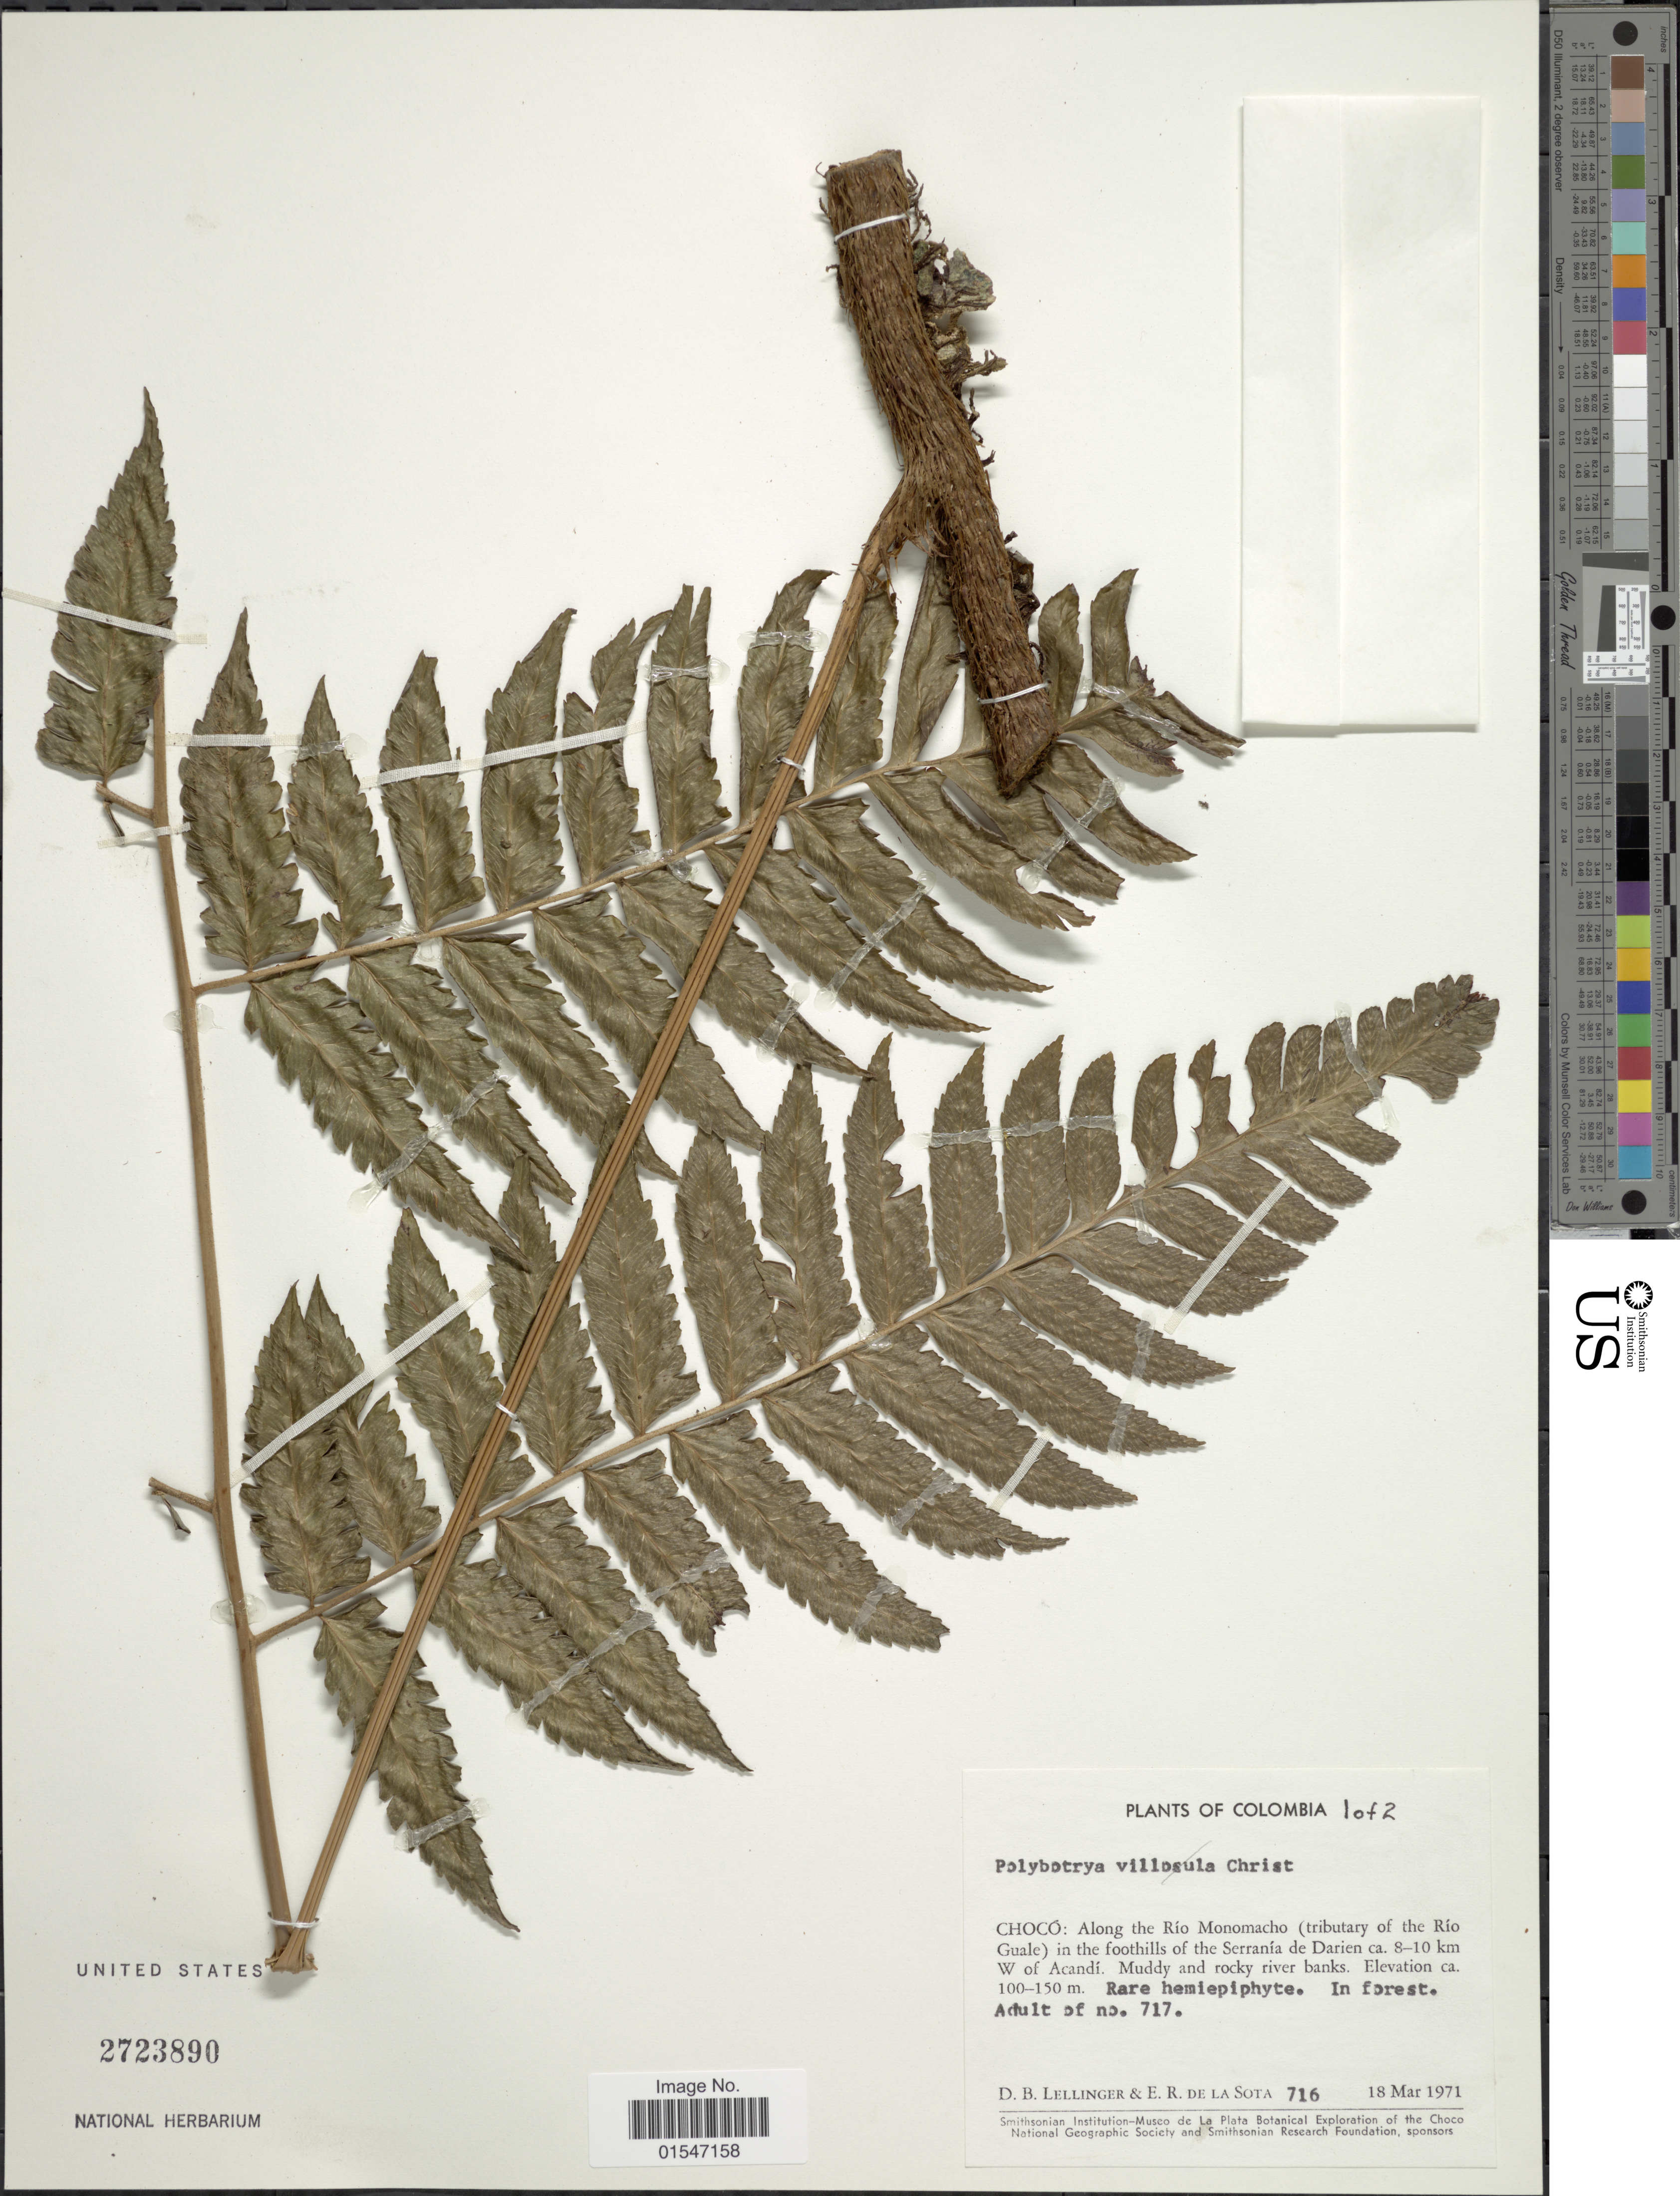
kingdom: Plantae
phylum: Tracheophyta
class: Polypodiopsida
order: Polypodiales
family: Dryopteridaceae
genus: Polybotrya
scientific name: Polybotrya caudata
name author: Kunze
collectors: D. B. Lellinger & E. R. de la Sota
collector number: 716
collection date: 1971-03-18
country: Colombia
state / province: Chocó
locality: Choco: Along the Rio Monomacho (tributary of the Rio Guale) in the foothills of the Serrania de Darien ca. 8-10 km W of Acandi.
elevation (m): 100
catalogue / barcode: US 2723890